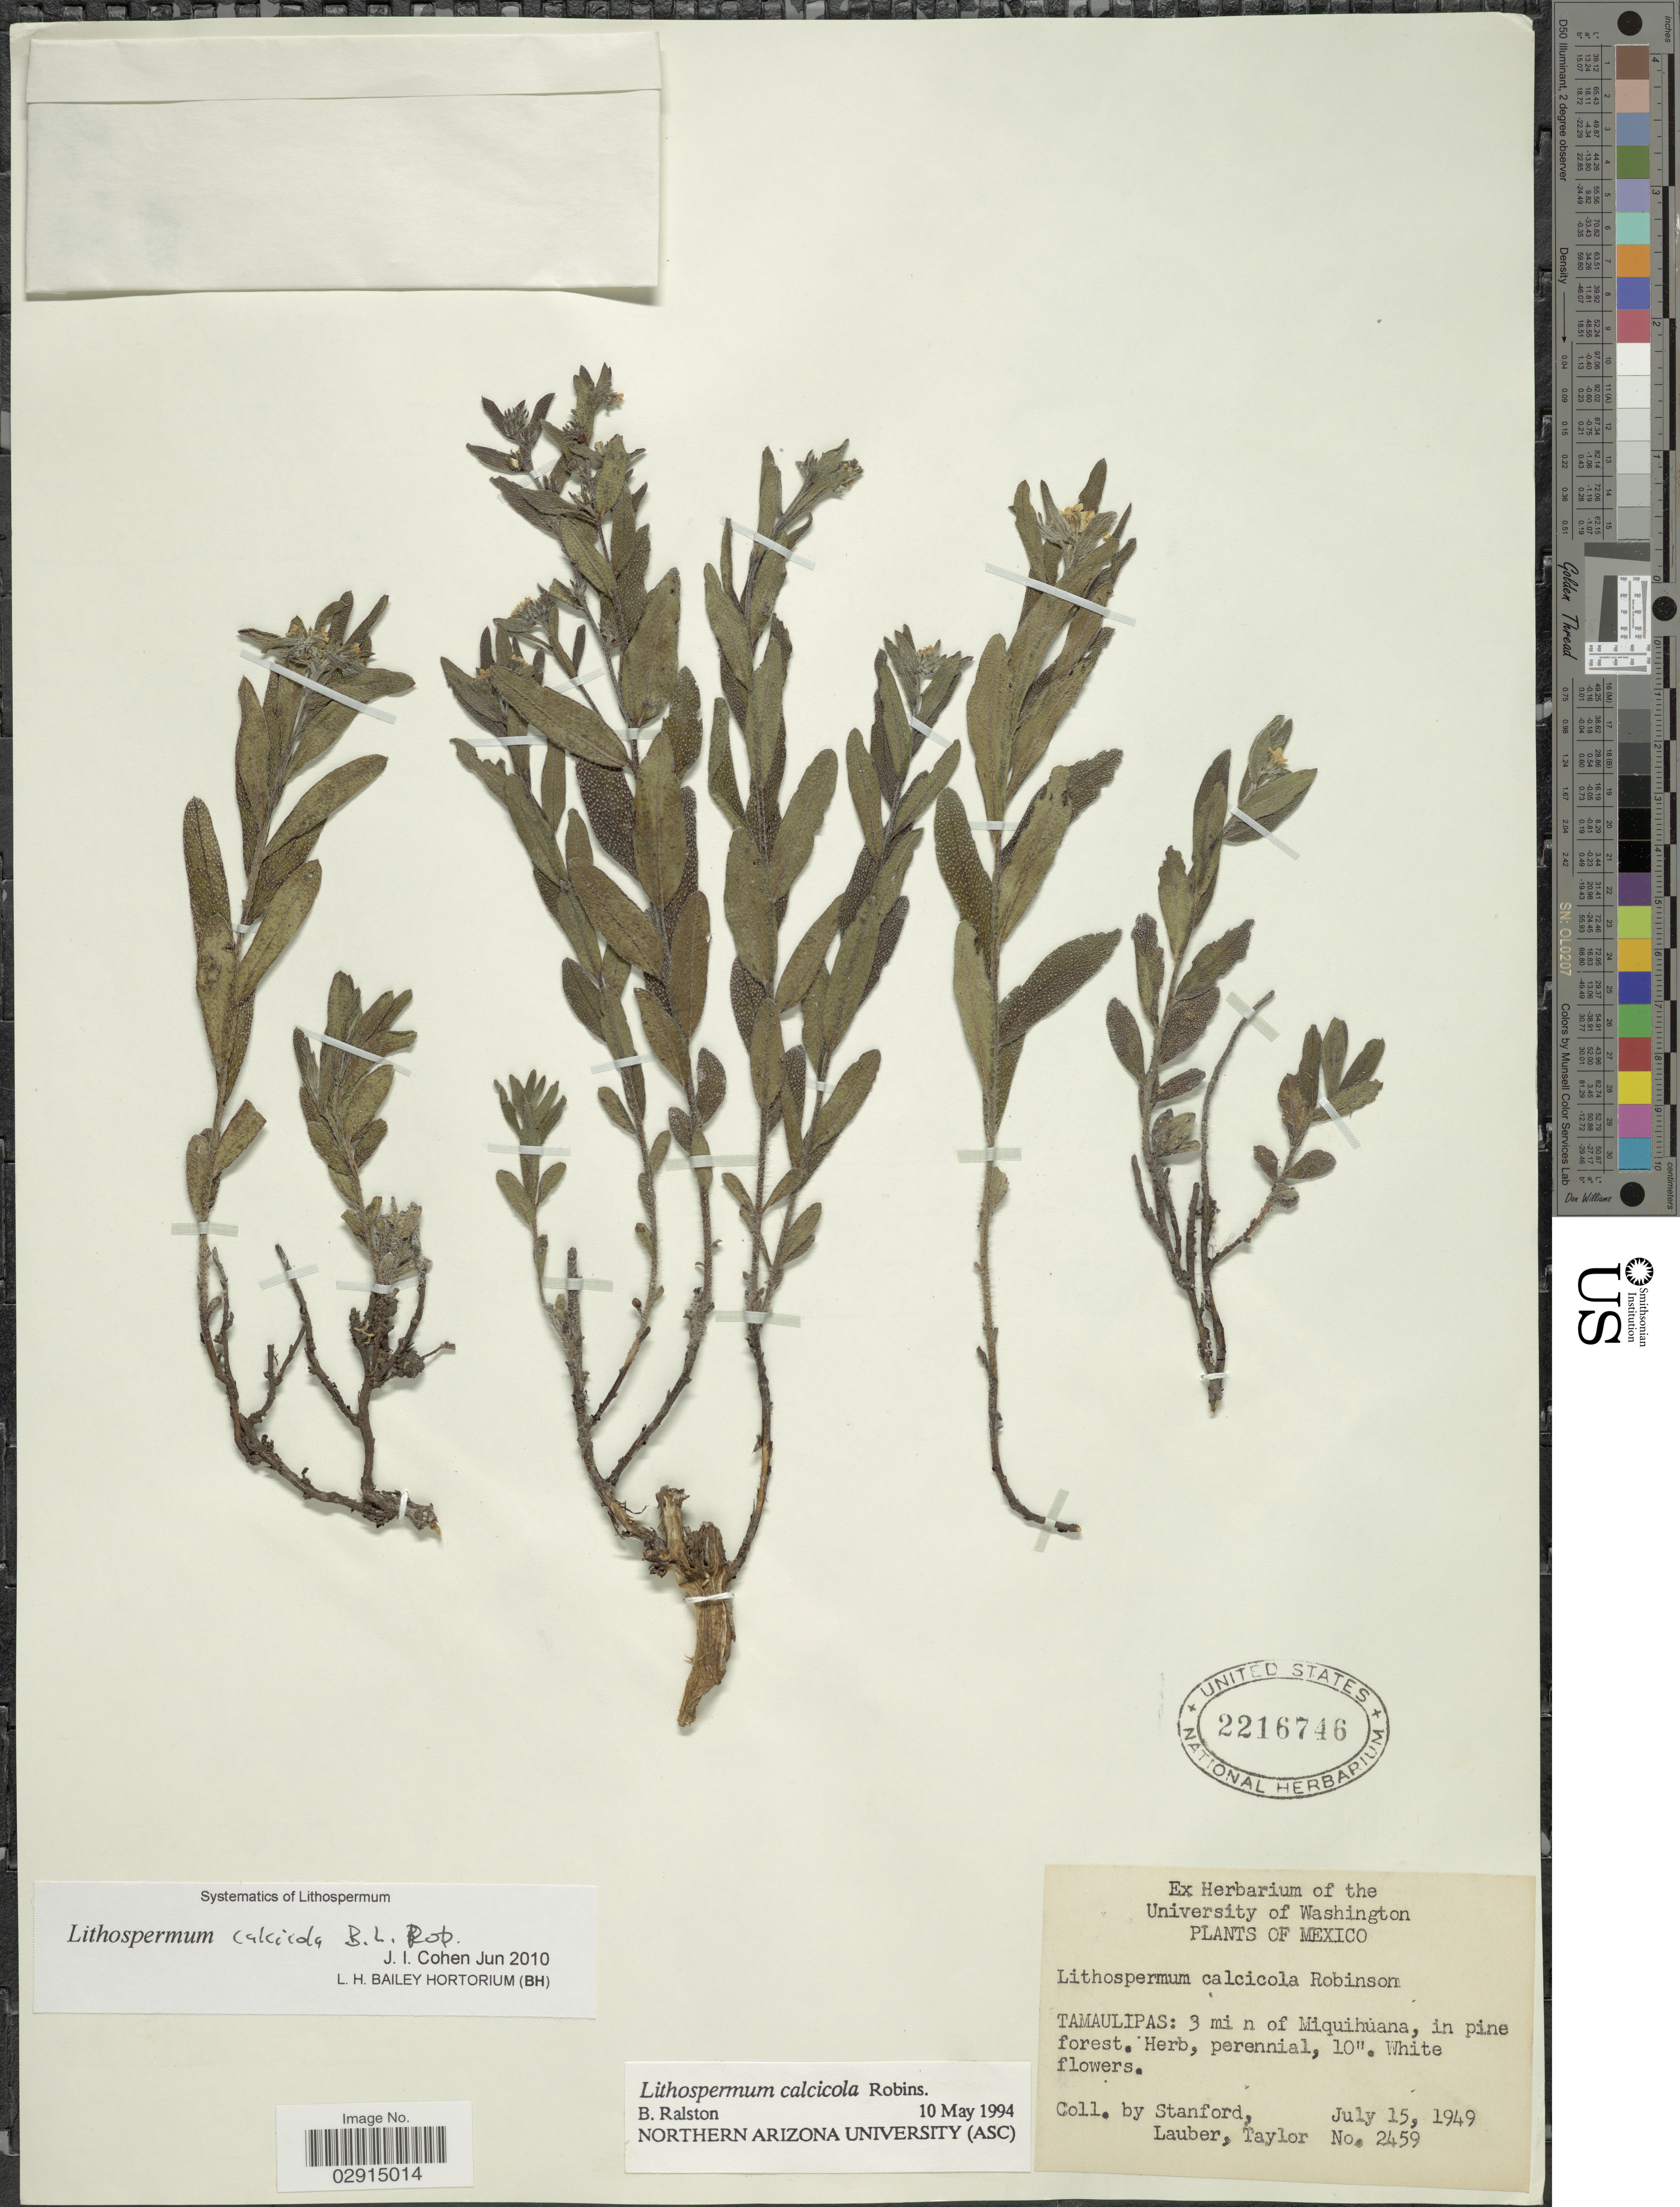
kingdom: Plantae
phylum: Tracheophyta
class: Magnoliopsida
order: Boraginales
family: Boraginaceae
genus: Lithospermum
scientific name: Lithospermum calcicola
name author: B.L. Rob.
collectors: -. Stanford, Lauber, -- & -- Taylor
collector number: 2459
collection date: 1949-07-15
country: Mexico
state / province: Tamaulipas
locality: Tamaulipas: 3 mi n of Miquihuana, in pine forest. Mexico.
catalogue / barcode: US 2216746